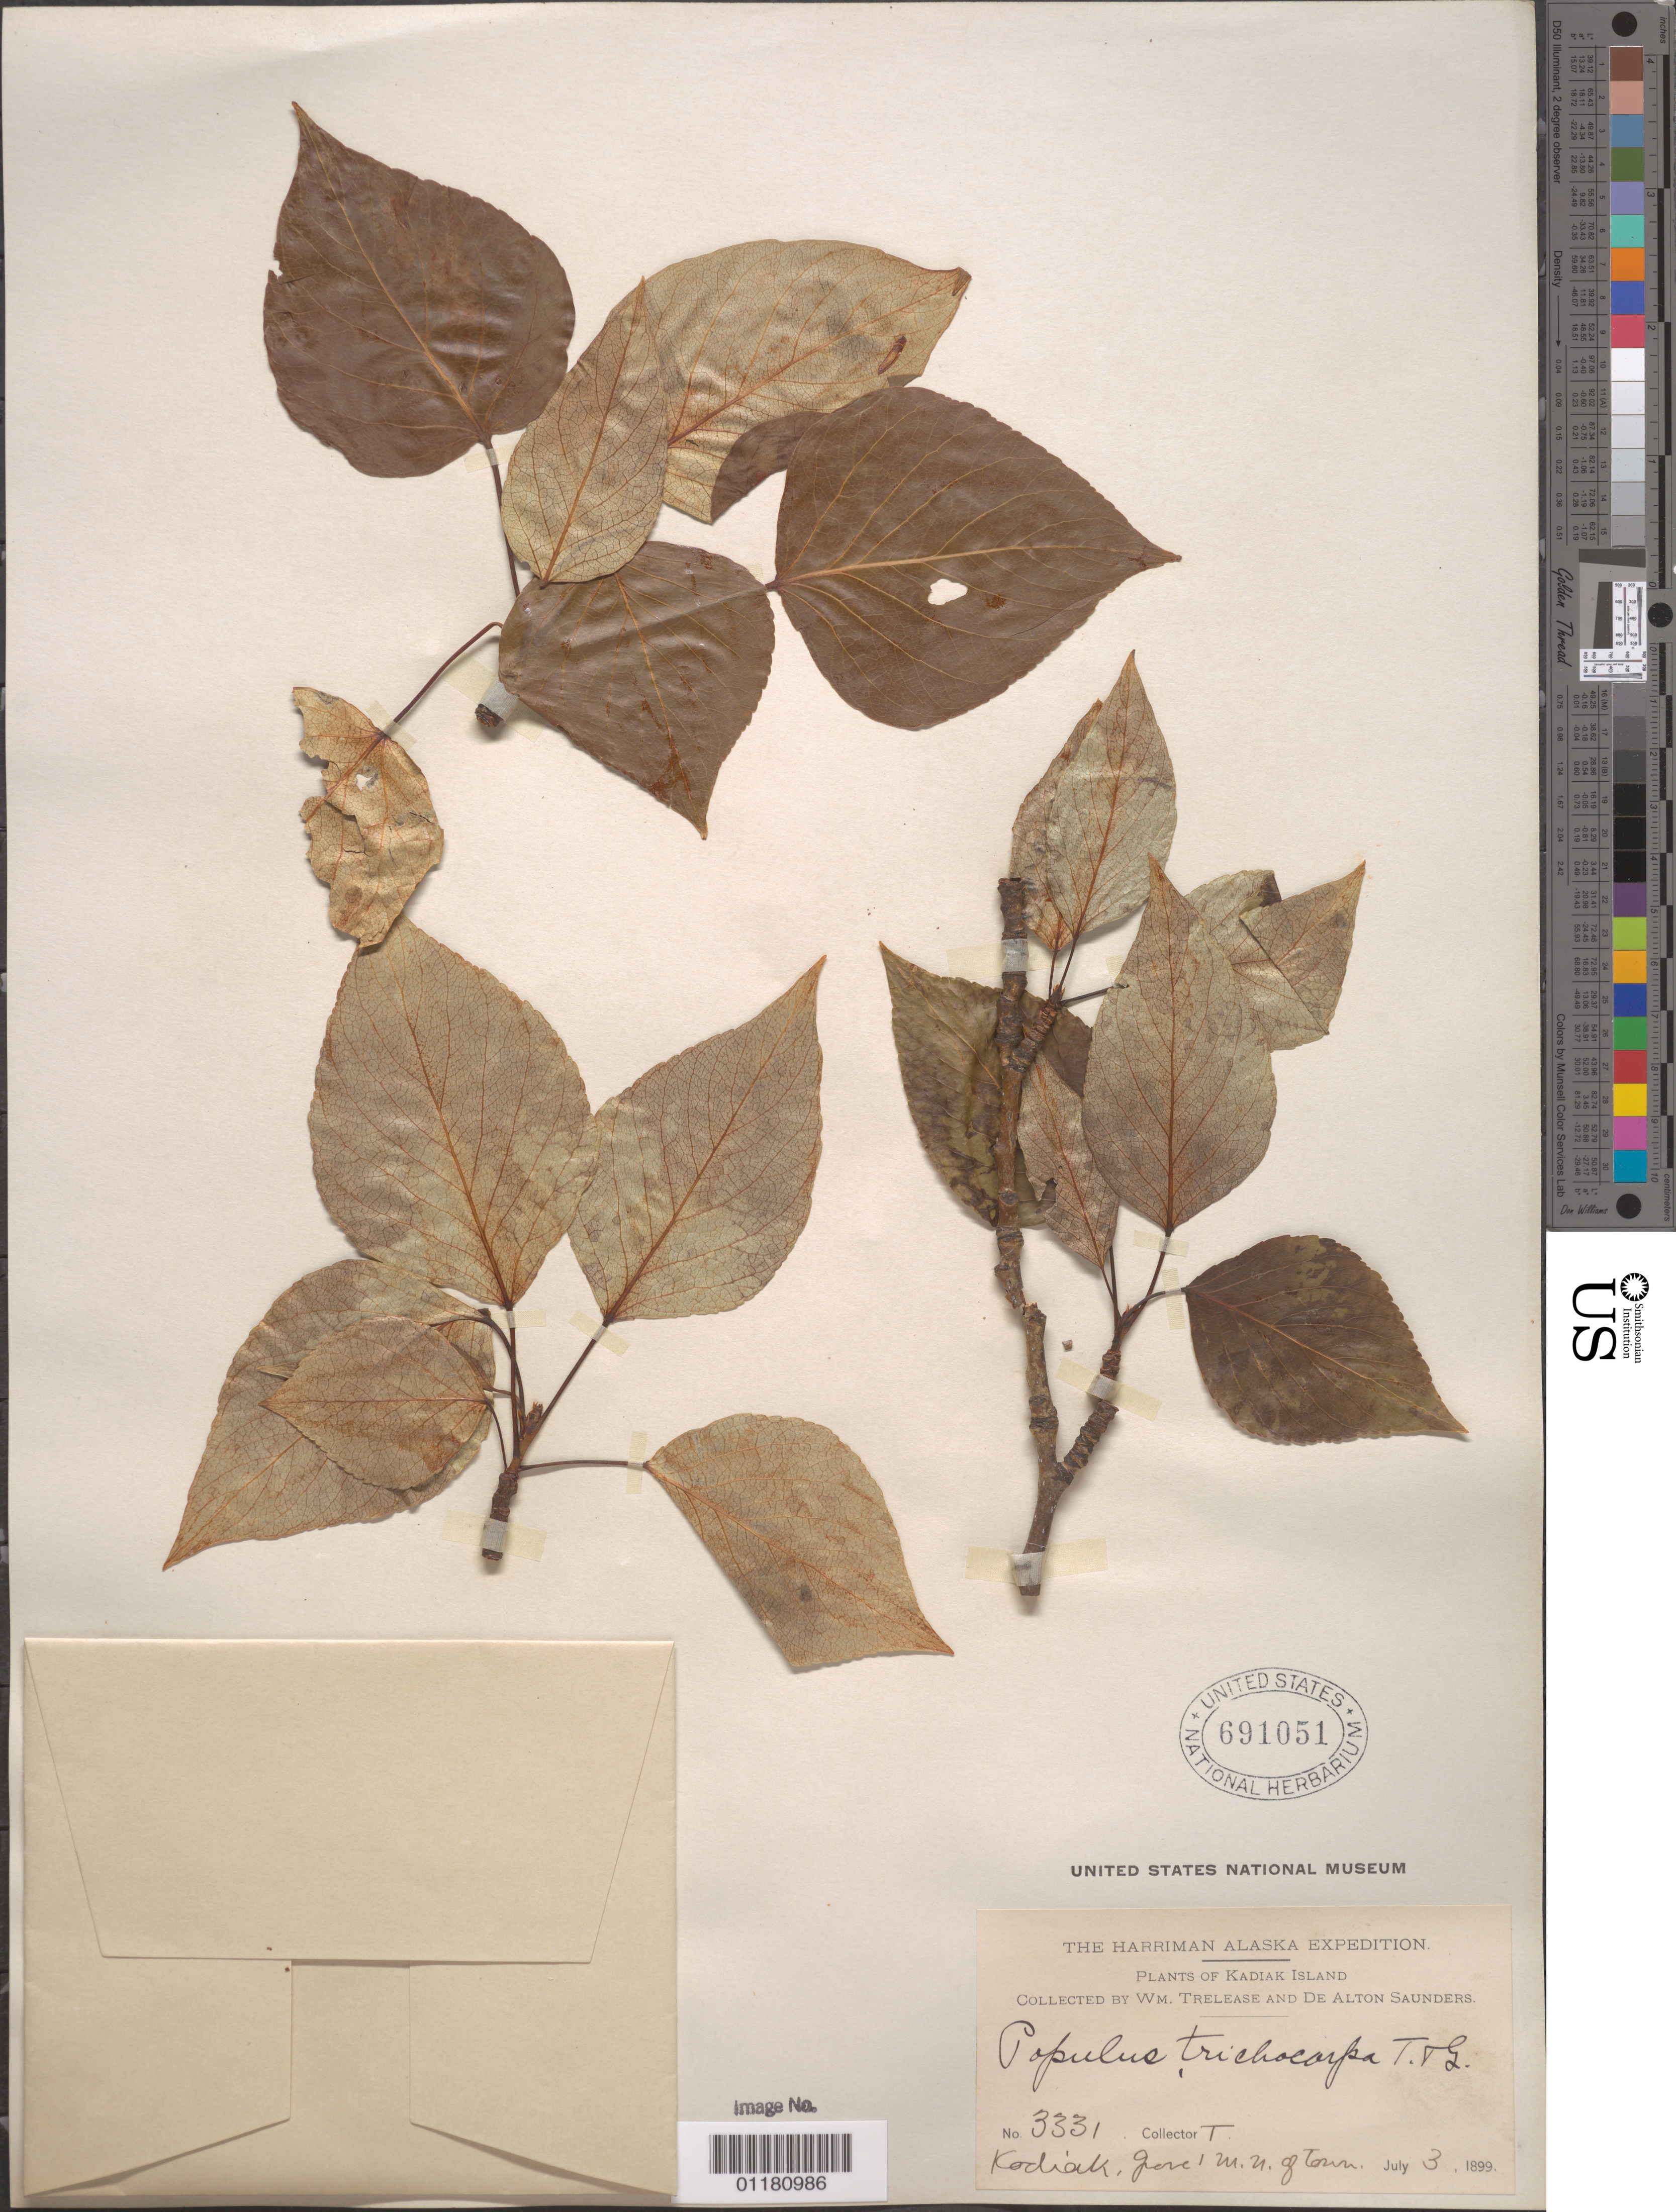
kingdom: Plantae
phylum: Tracheophyta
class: Magnoliopsida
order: Malpighiales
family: Salicaceae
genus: Populus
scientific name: Populus trichocarpa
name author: Torr. & A. Gray ex W. Hook.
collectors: W. Trelease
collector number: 3331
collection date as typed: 3 Jul 1899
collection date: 1899-07-03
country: United States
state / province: Alaska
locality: Kodiak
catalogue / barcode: US 691051